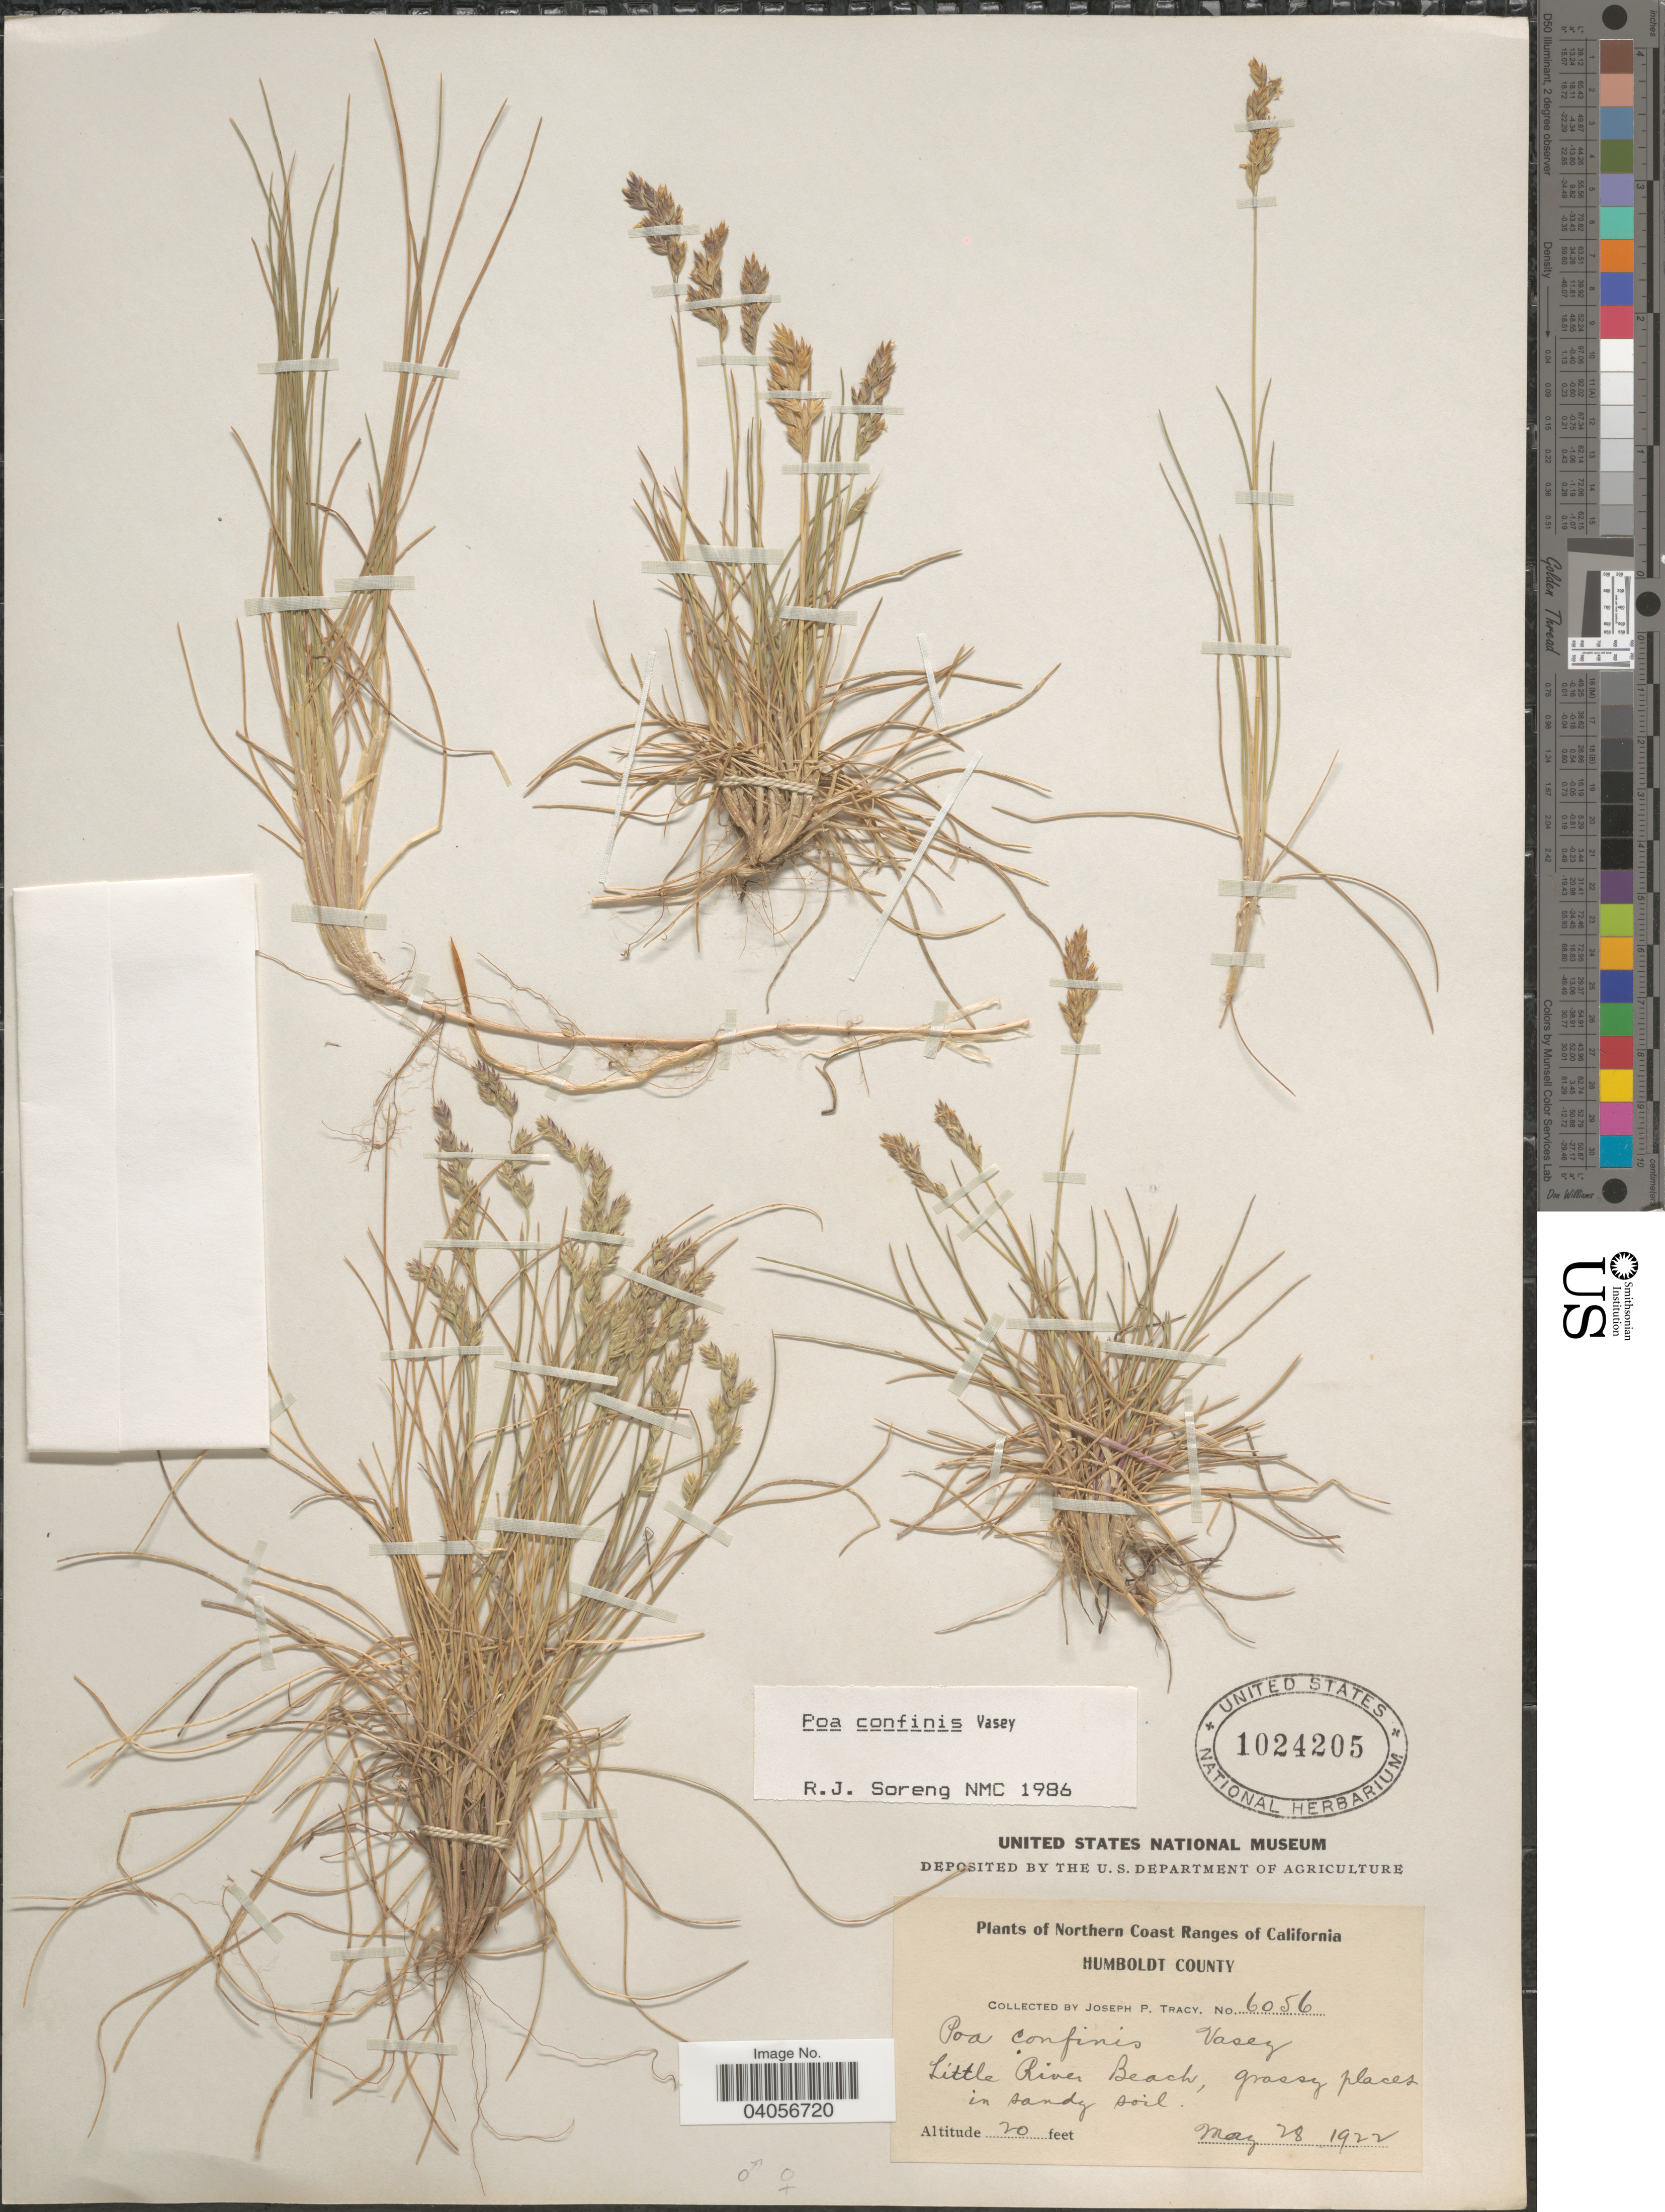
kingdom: Plantae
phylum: Tracheophyta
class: Liliopsida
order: Poales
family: Poaceae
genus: Poa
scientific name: Poa confinis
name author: Vasey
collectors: J. Tracy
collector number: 6056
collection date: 1922-05-28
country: United States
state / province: California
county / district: Humboldt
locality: Northern Coast Ranges of California. Humboldt County. Little River Beach, grassy places in sandy soil.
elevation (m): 6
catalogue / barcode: US 1024205